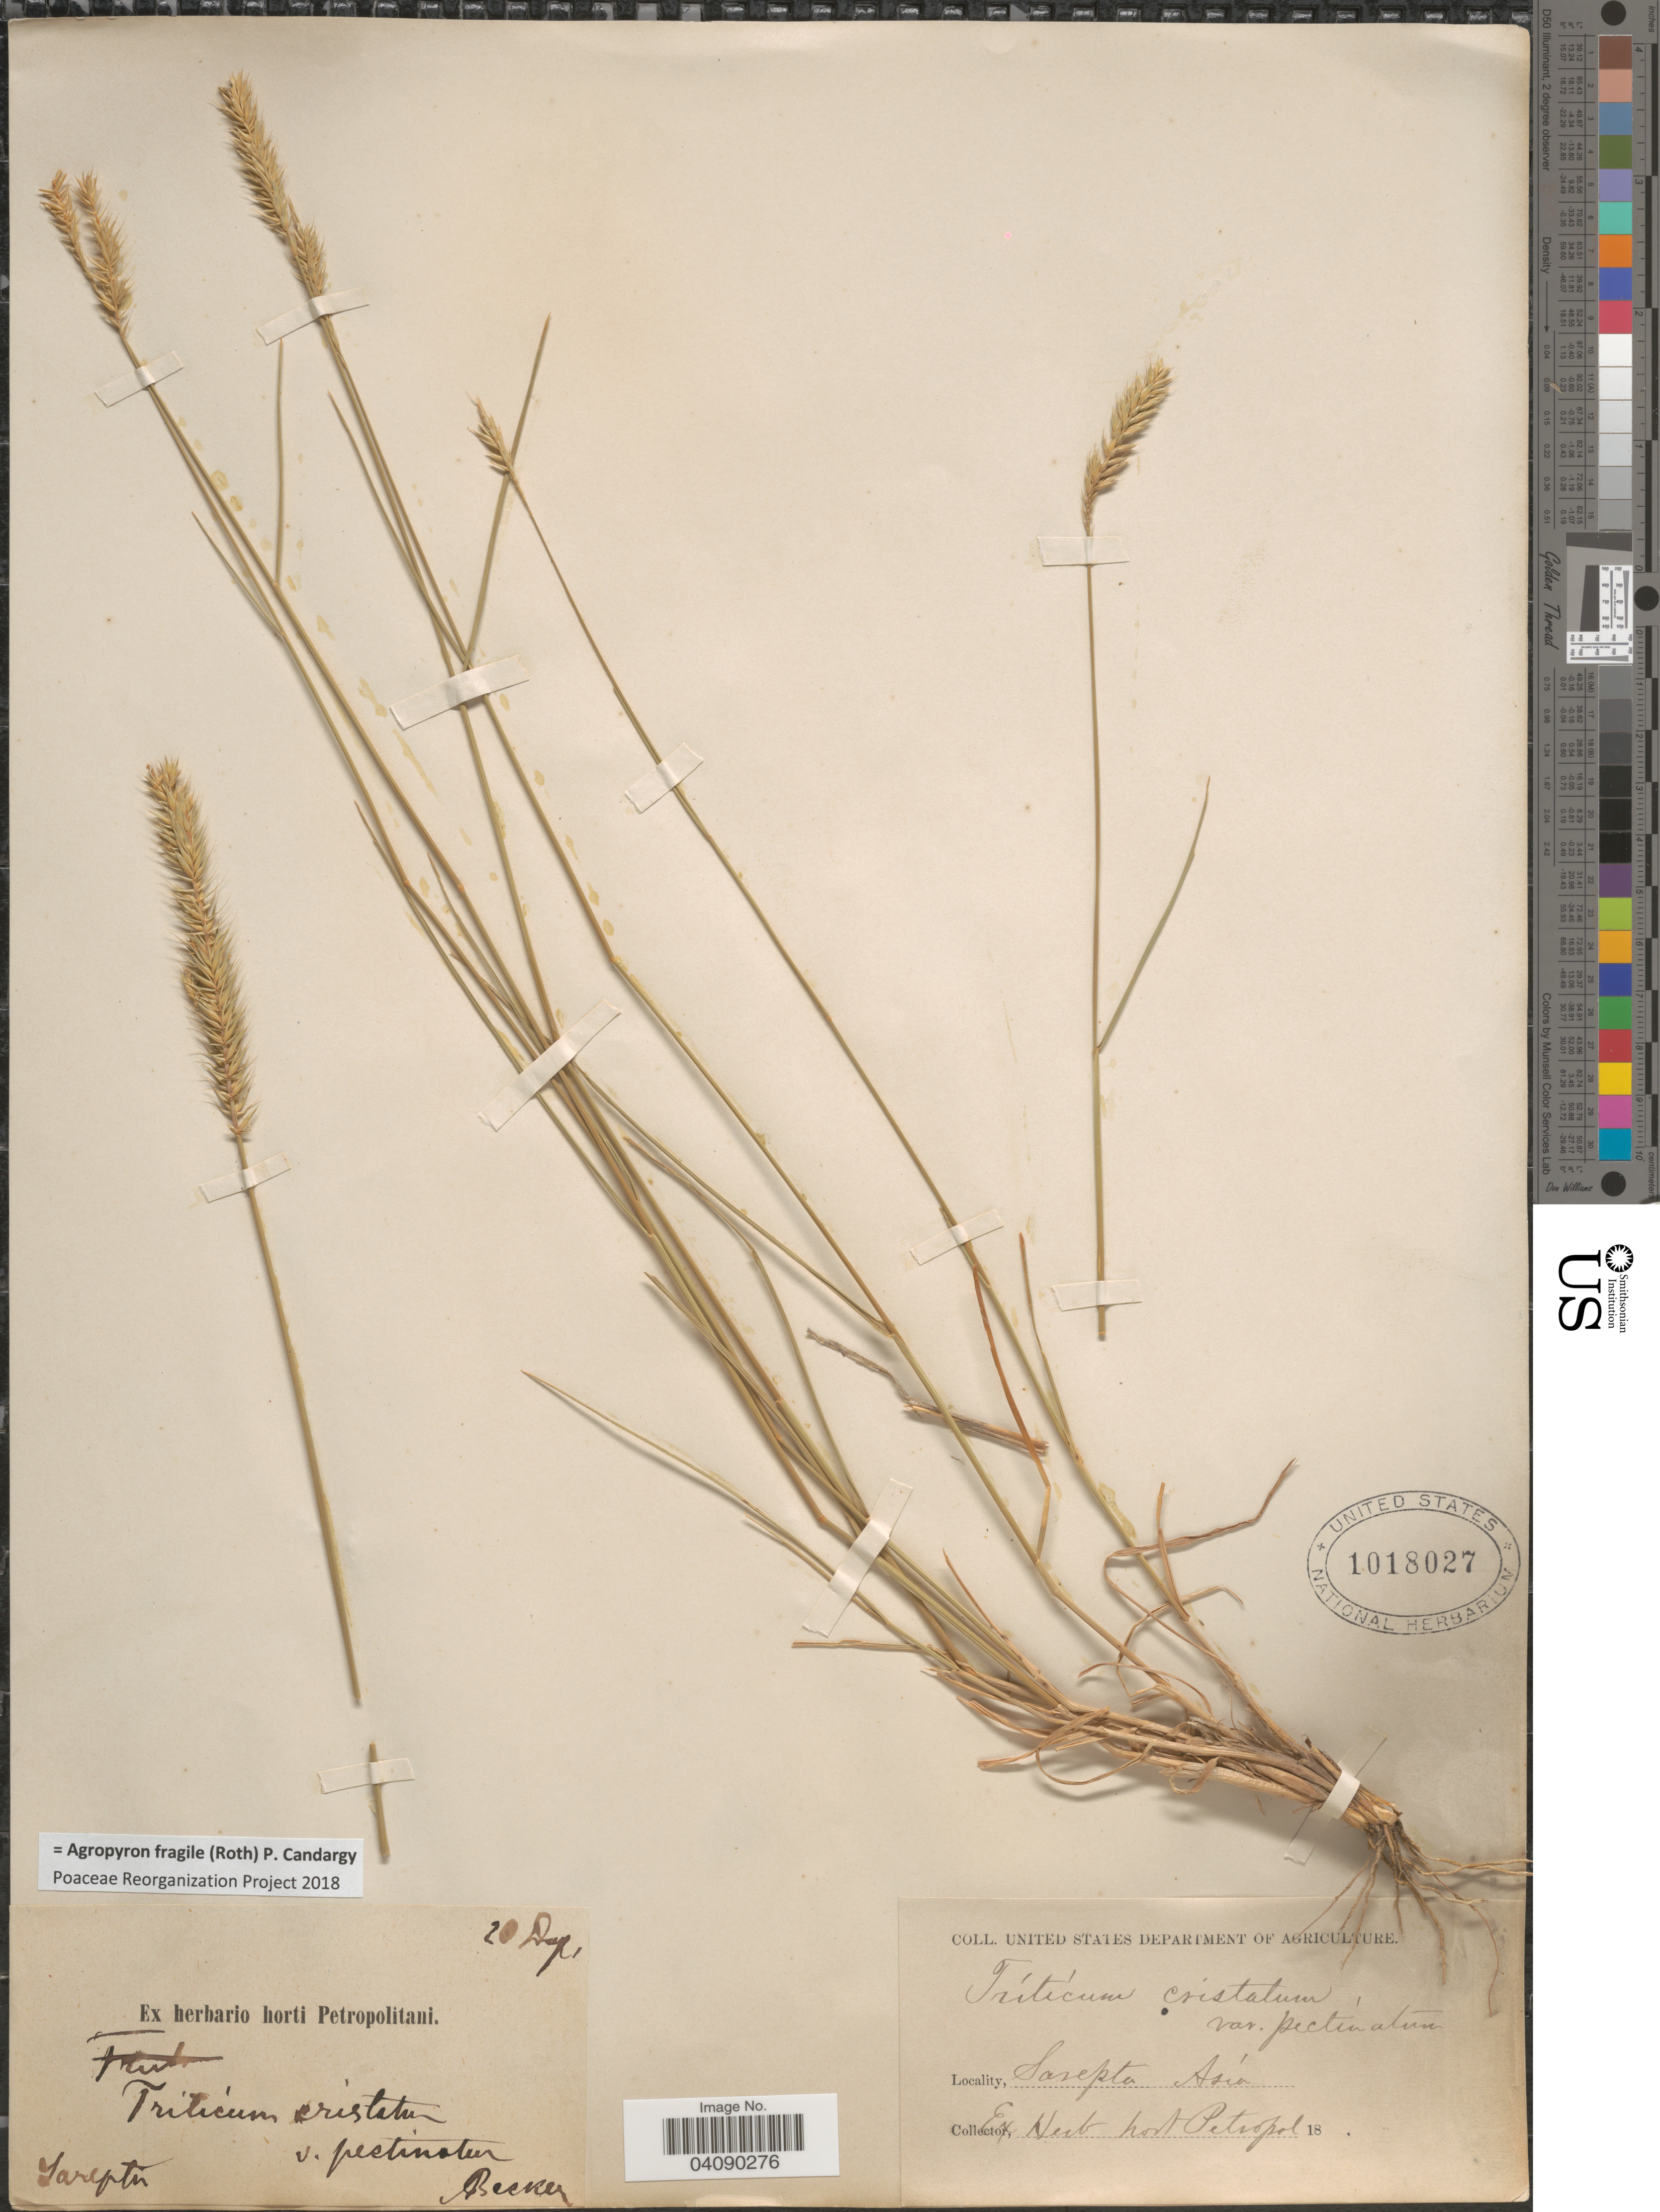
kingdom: Plantae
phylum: Tracheophyta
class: Liliopsida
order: Poales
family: Poaceae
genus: Agropyron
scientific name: Agropyron fragile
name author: (Roth) Candargy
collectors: A. Becker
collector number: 2?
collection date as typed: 18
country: Russian Federation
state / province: Volgograd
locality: Sarepta. Asia.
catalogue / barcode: US 1018027